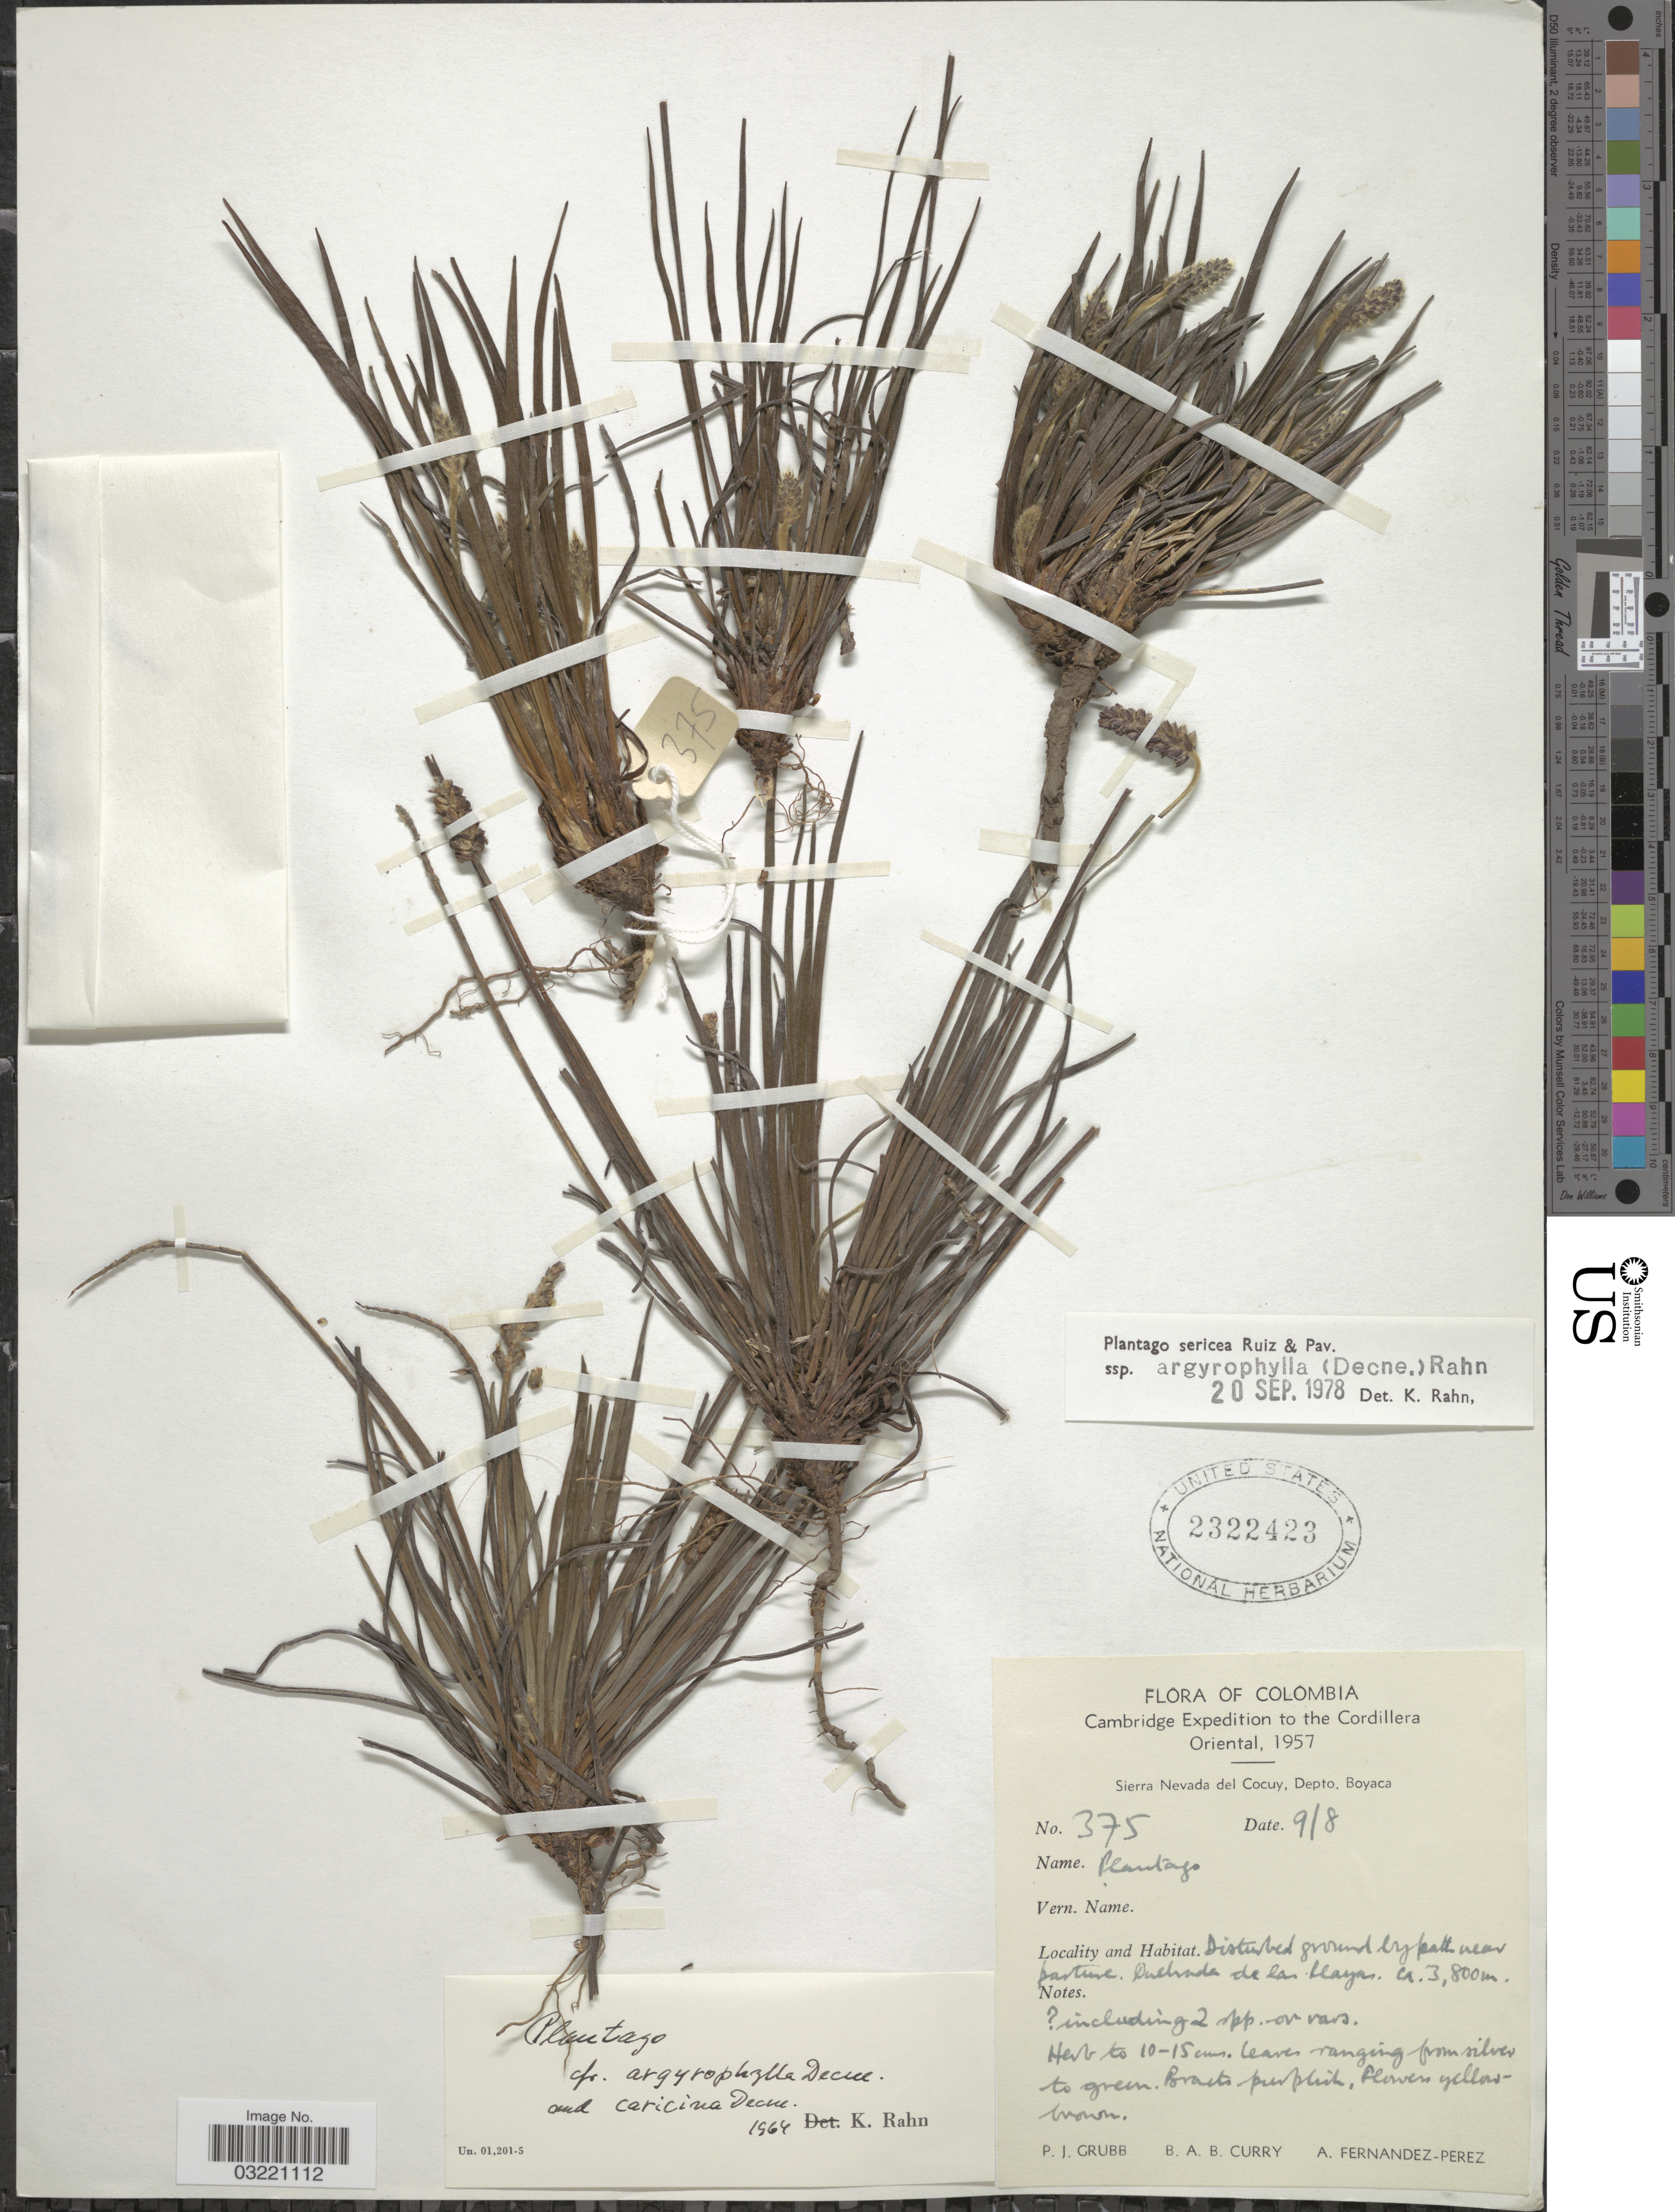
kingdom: Plantae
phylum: Tracheophyta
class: Magnoliopsida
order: Lamiales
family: Plantaginaceae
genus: Plantago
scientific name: Plantago sericea subsp. argyrophylla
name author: (Decne.) Rahn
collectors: P. J. Grubb, B. A. B. Curry & A. Fernández-Pérez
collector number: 375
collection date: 1957-08-09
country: Colombia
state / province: Boyacá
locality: Cordillera Oriental. Sierra Nevada del Cocuy, Depto. Boyaca. Quebrada de las Playas.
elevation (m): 3800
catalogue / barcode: US 2322423